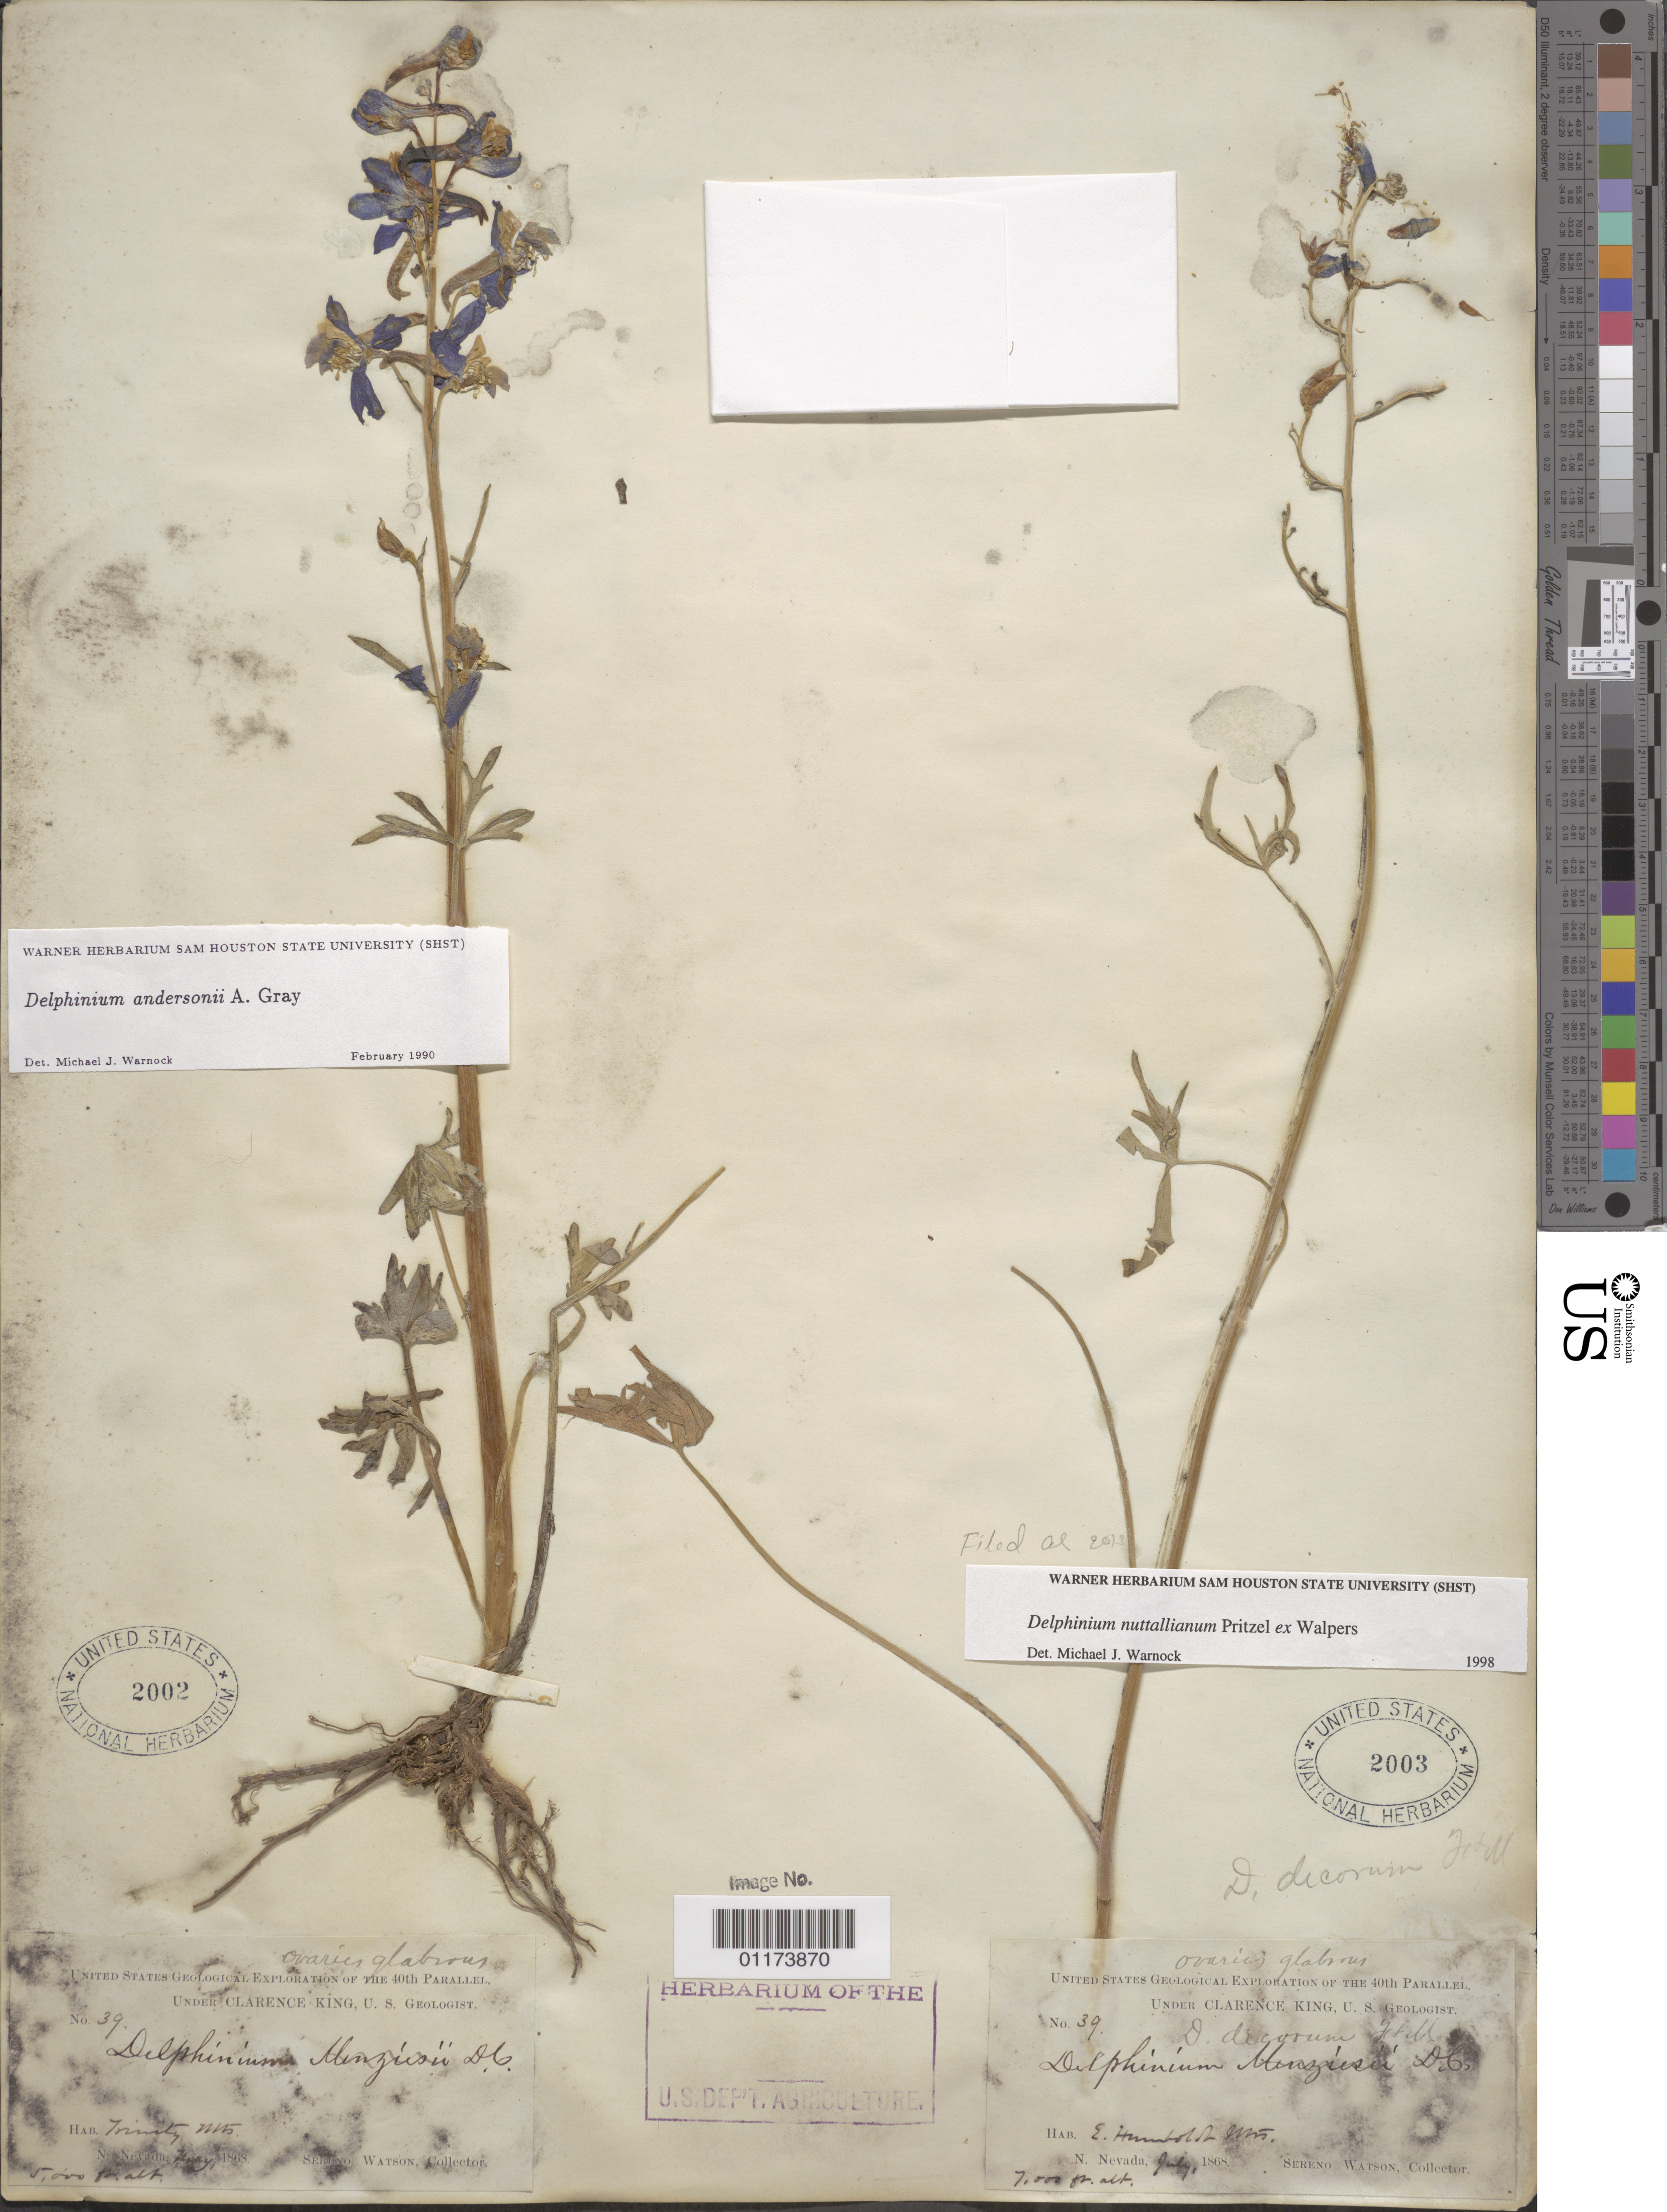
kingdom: Plantae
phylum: Tracheophyta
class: Magnoliopsida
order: Ranunculales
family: Ranunculaceae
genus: Delphinium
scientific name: Delphinium nuttallianum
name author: E. Pritz. ex Walpers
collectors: S. Watson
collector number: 39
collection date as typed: Jul 1868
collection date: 1868-07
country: United States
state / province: Nevada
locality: East Humboldt Mtns.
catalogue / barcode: US 2003